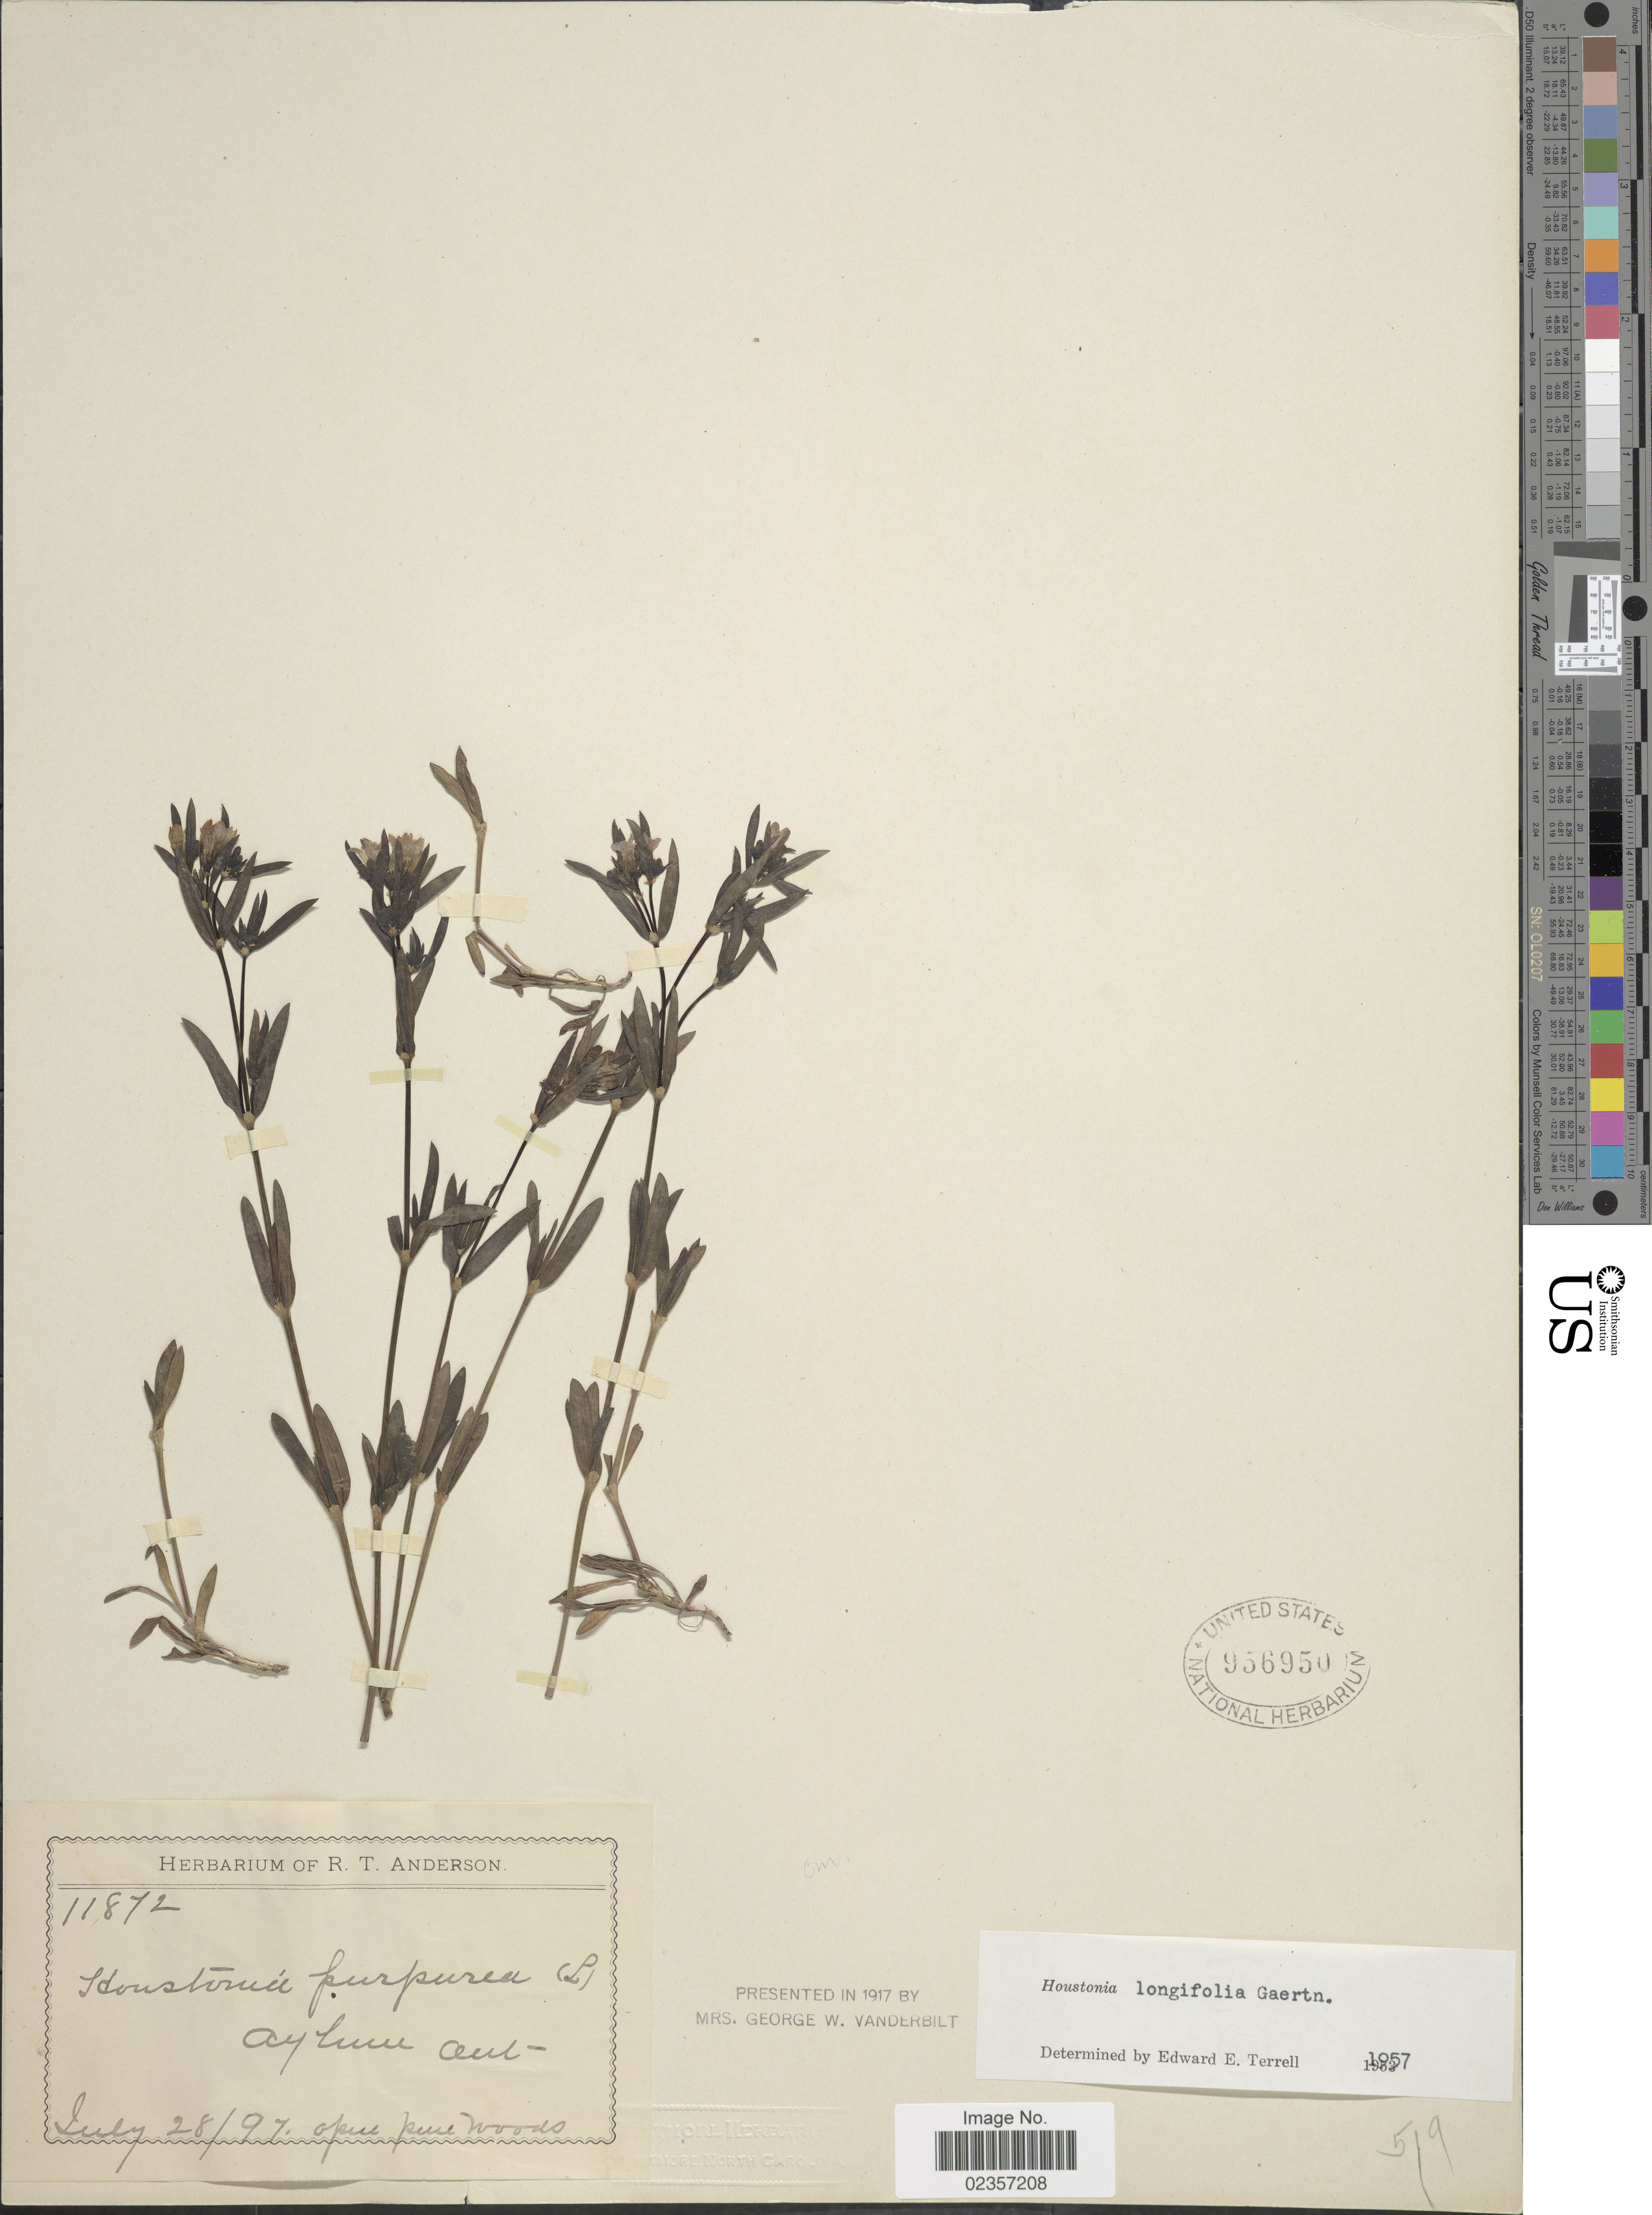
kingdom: Plantae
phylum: Tracheophyta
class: Magnoliopsida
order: Gentianales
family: Rubiaceae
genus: Houstonia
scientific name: Houstonia longifolia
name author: Gaertn.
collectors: Ex Herb. R. T. Anderson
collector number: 11872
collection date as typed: Transcribed d/m/y: 28/7/97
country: Canada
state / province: Ontario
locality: Aylmer, open pine woods.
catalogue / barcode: US 956950